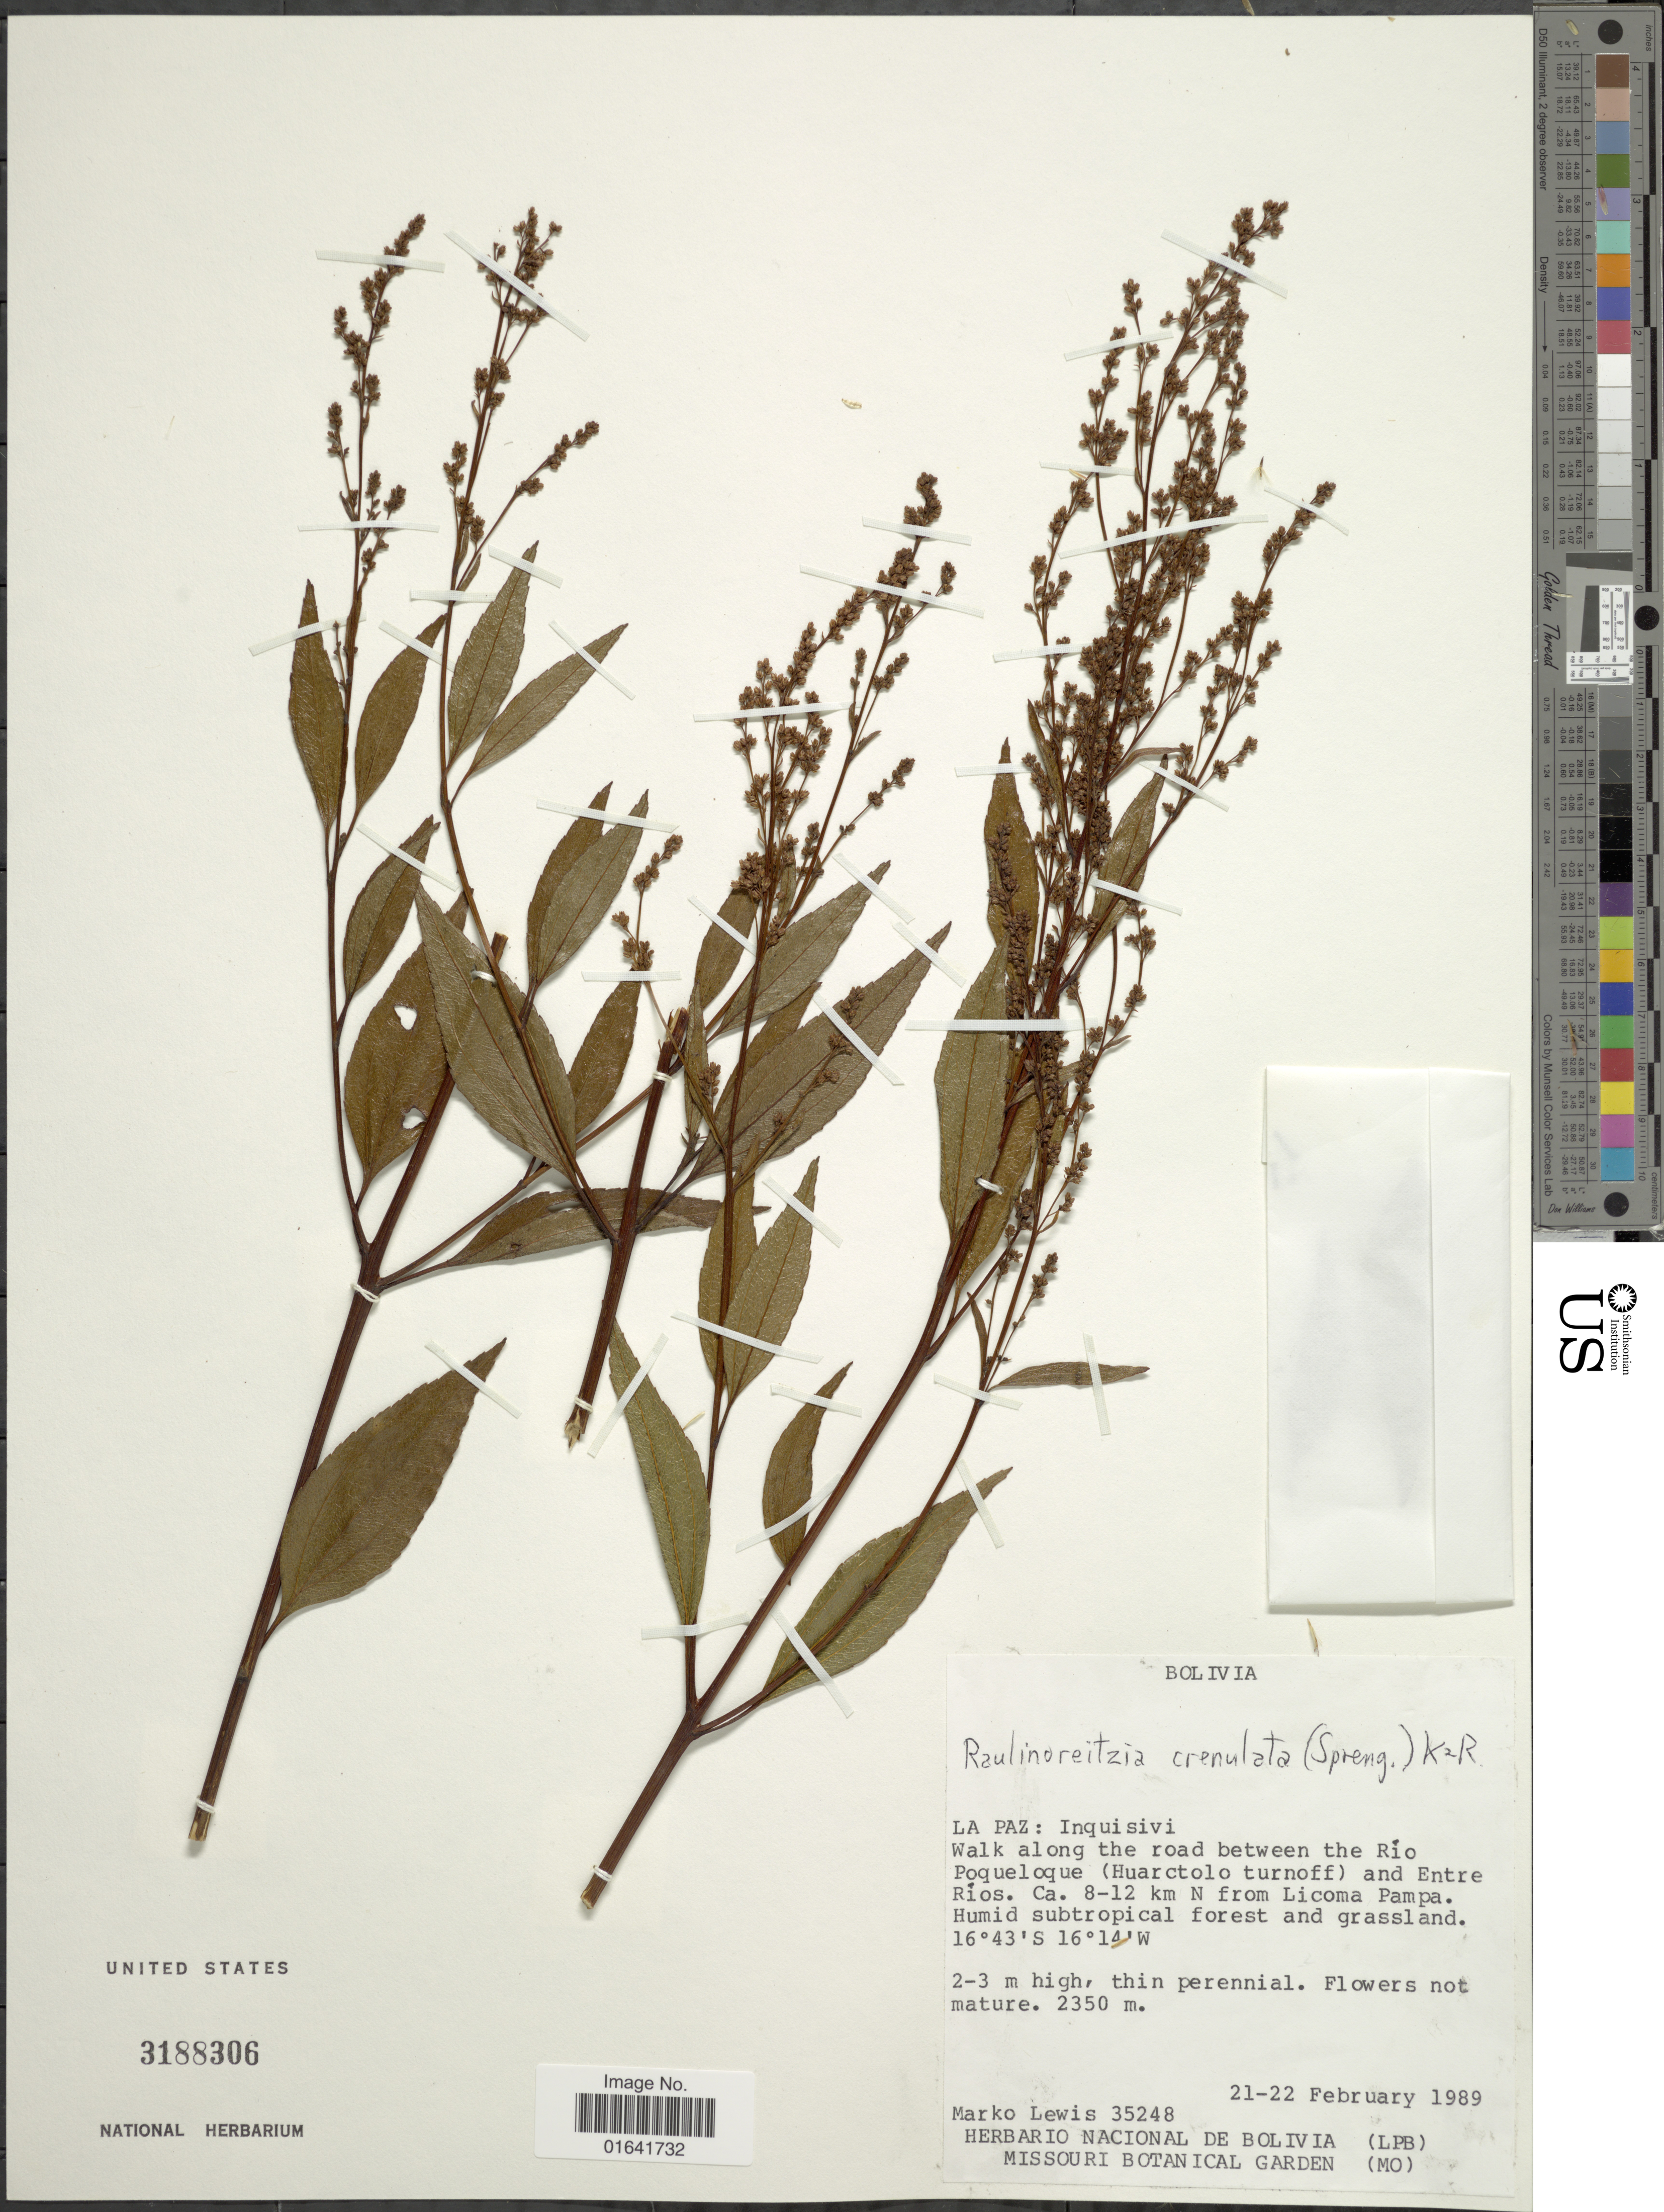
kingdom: Plantae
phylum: Tracheophyta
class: Magnoliopsida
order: Asterales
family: Asteraceae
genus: Raulinoreitzia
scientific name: Raulinoreitzia crenulata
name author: (Spreng.) R.M. King & H. Rob.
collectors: M. A. Lewis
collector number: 35248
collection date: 1989-02-21/1989-02-22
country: Bolivia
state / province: La Paz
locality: Inquisivi, walk along the road between the Rio Poqueloque (Huartctolo turnoff) and Entre Rios, ca. 8-12 km N from Licoma Pampa.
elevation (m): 2350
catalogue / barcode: US 3188306